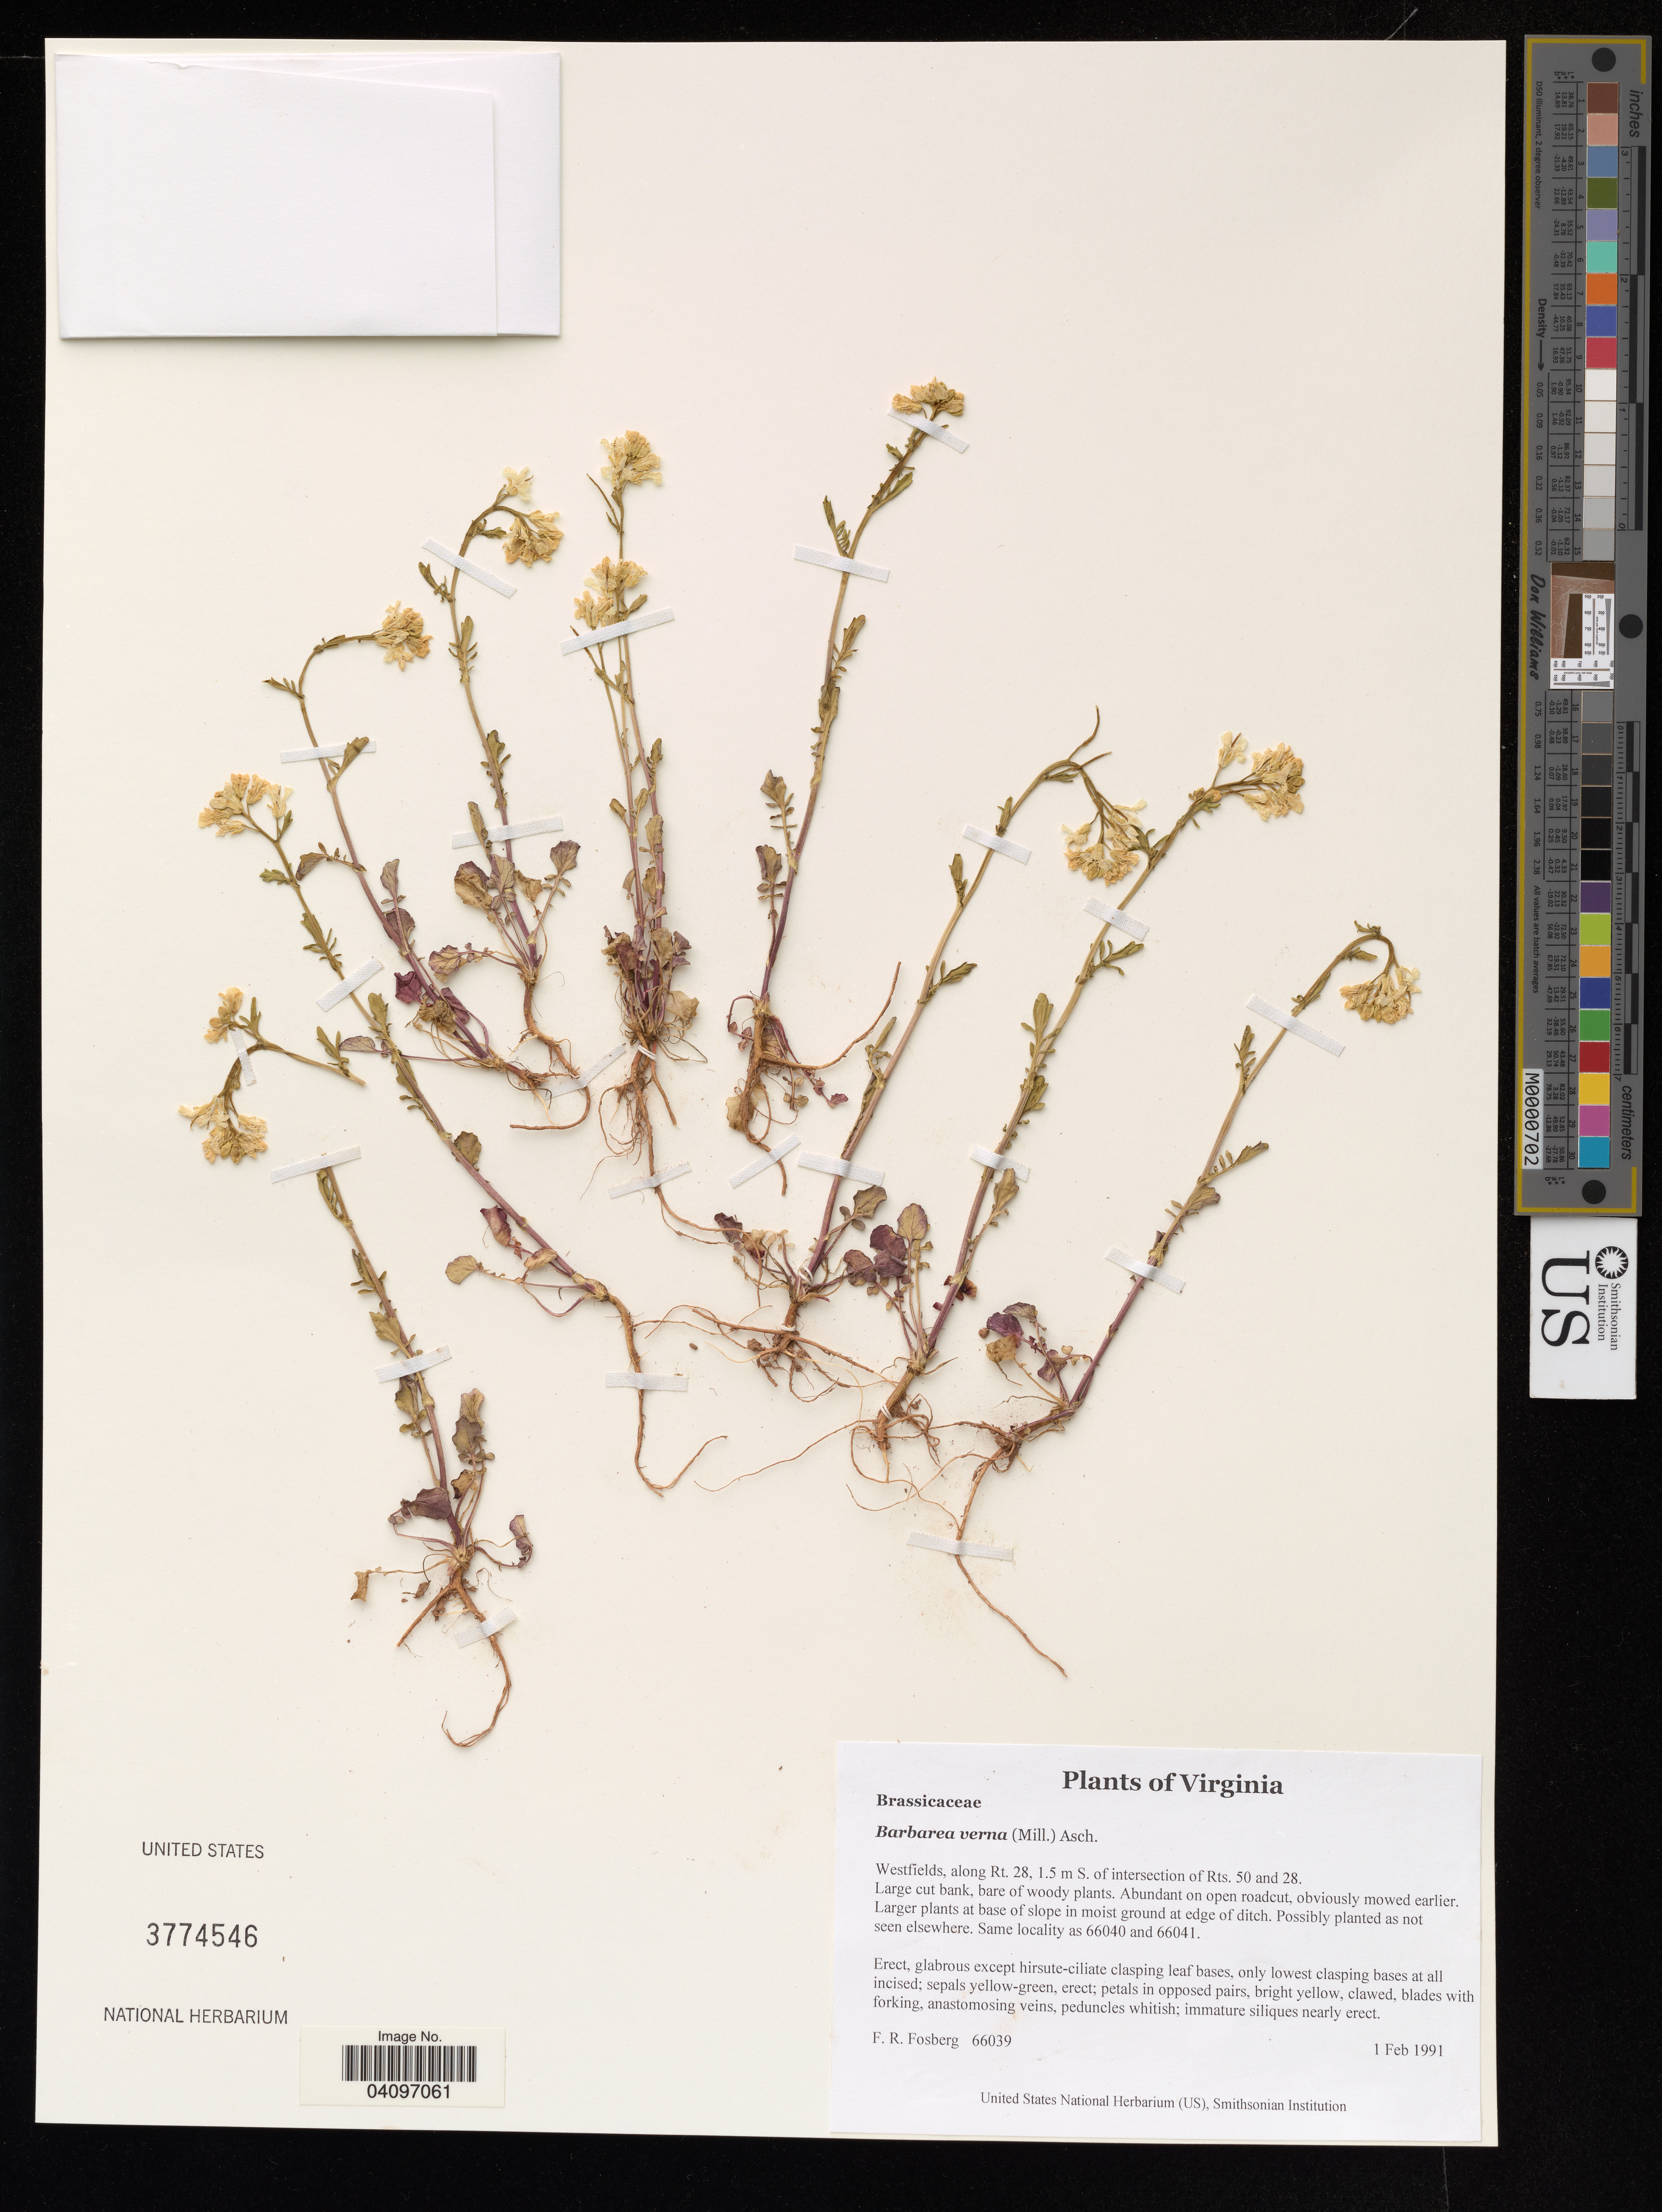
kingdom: Plantae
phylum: Tracheophyta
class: Magnoliopsida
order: Brassicales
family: Brassicaceae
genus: Barbarea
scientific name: Barbarea verna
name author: (Mill.) Asch.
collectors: F. R. Fosberg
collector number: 66039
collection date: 1991-02-01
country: United States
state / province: Virginia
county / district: Fairfax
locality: Westfields, along Rt. 28, 1.5 m S. of intersection of Rts. 50 and 28. Large cut bank, bare of woody plants.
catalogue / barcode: US 3774546